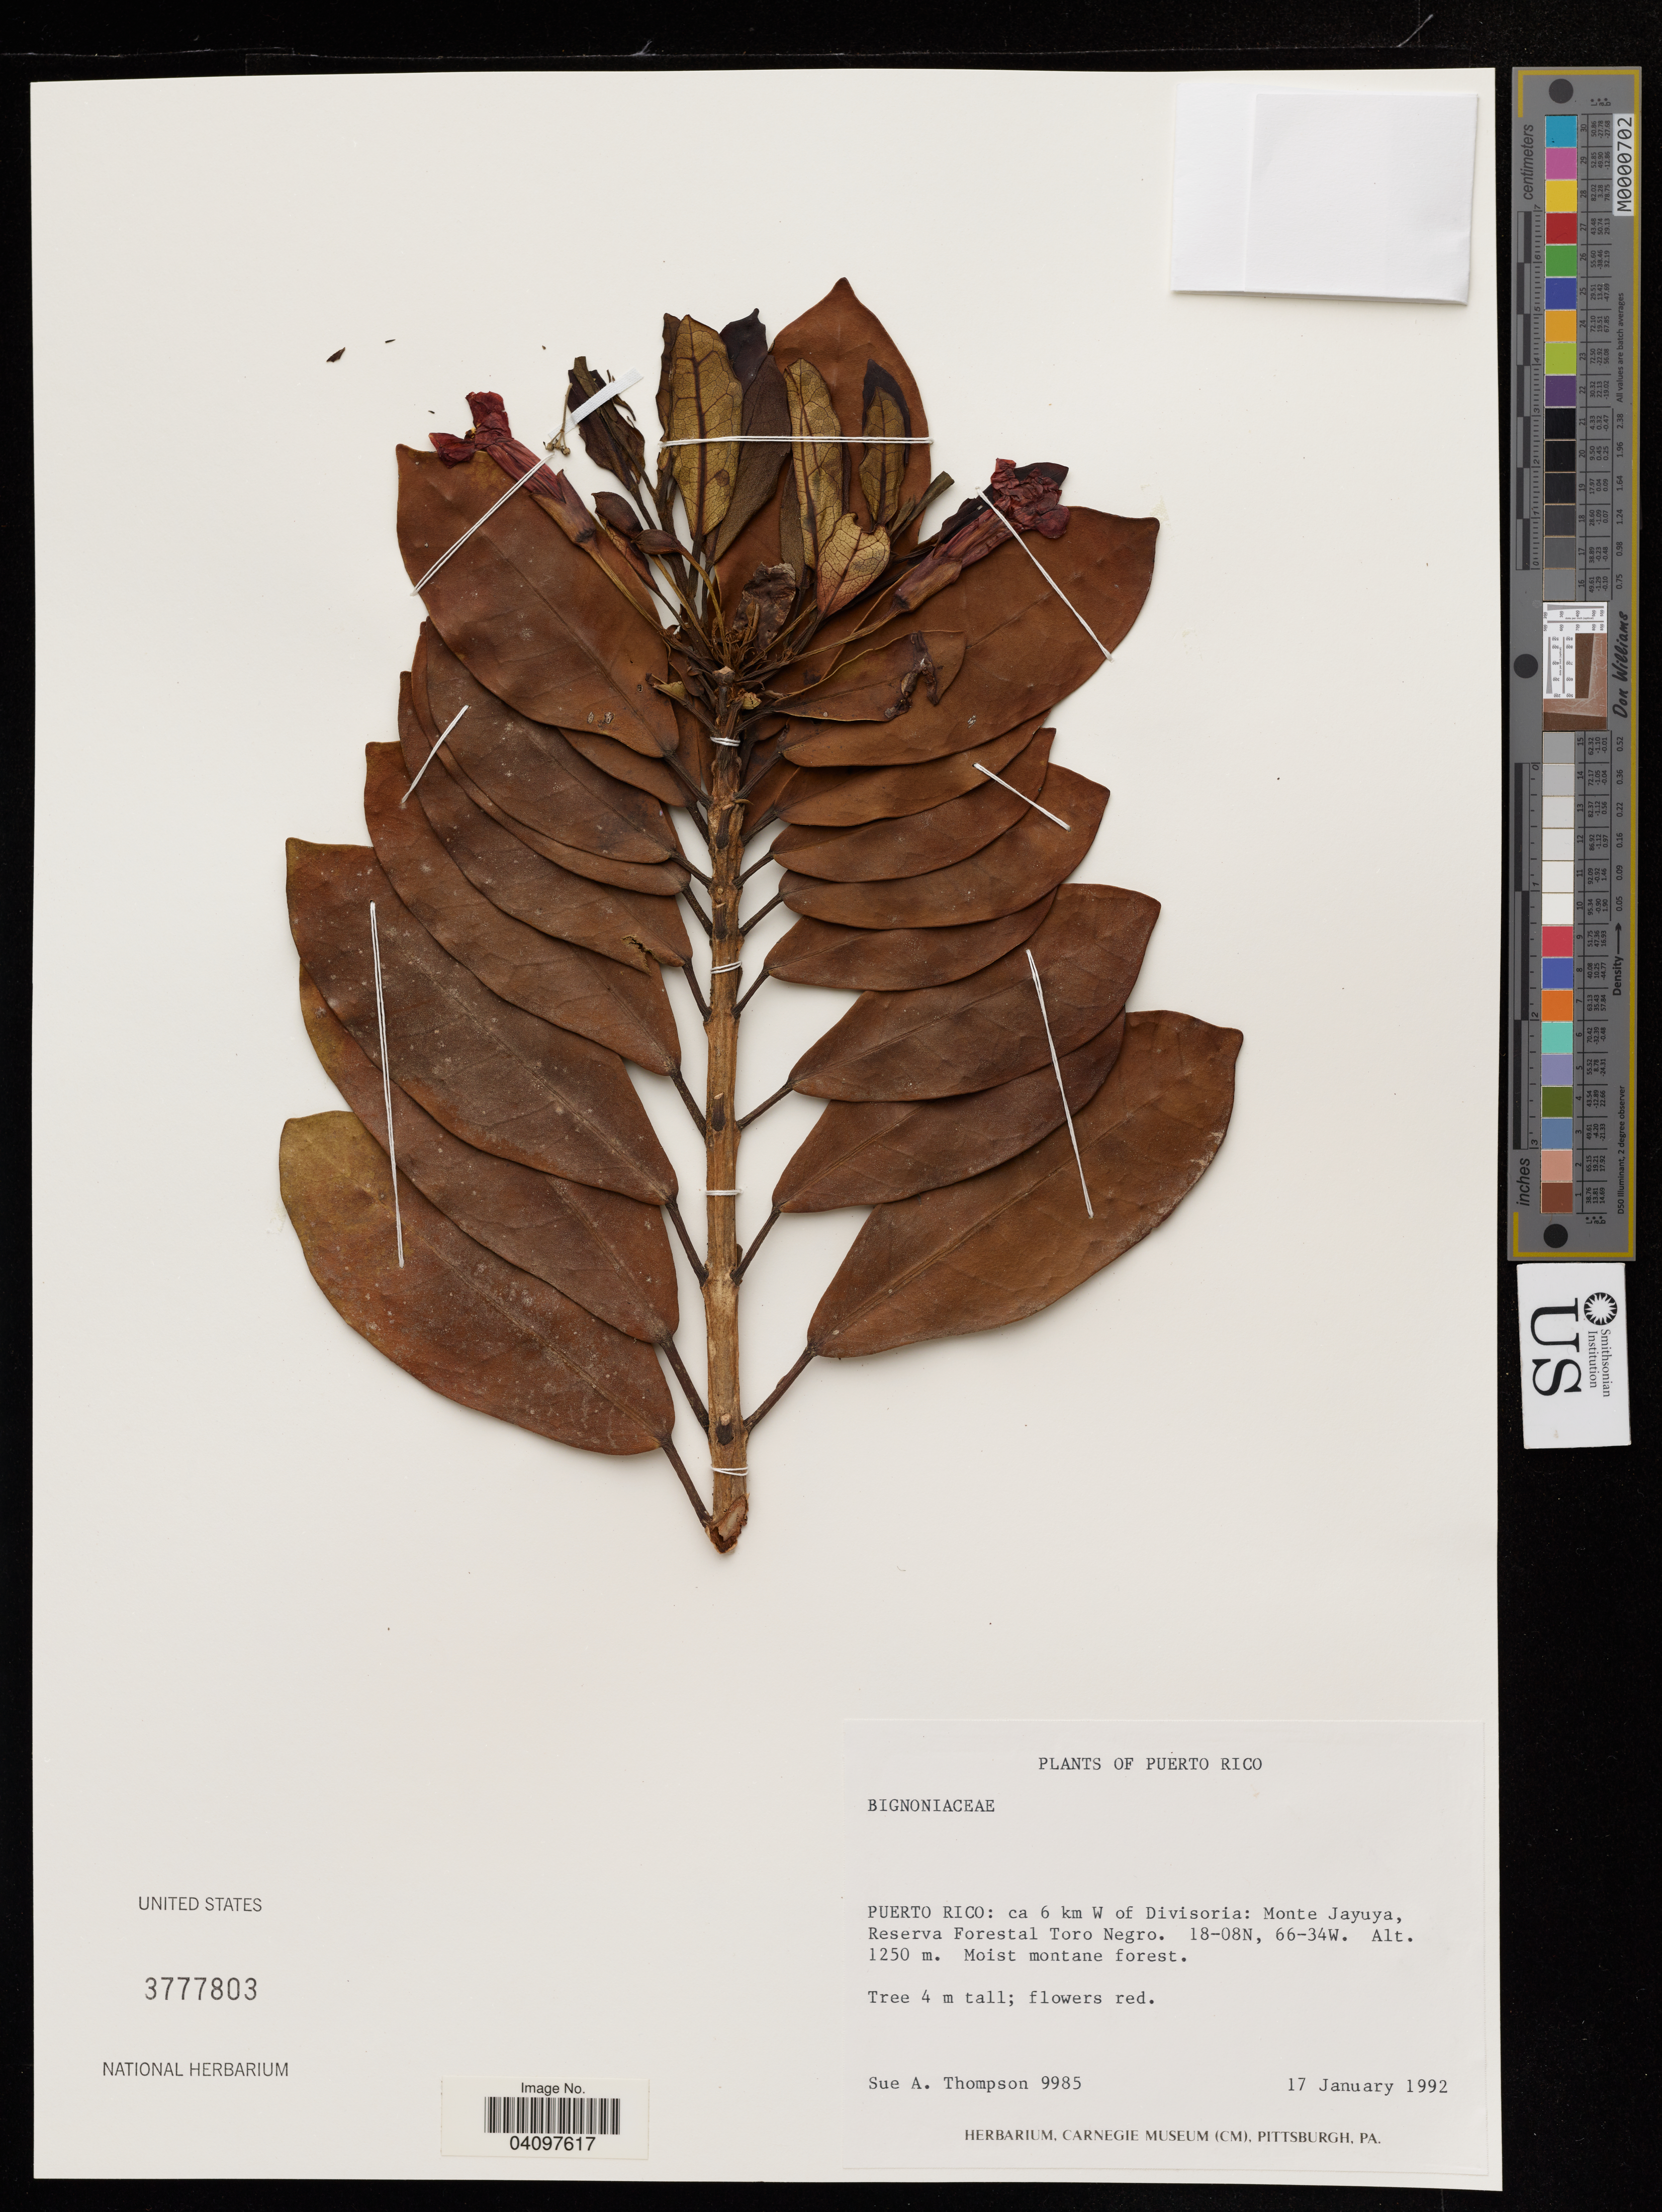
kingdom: Plantae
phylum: Tracheophyta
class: Magnoliopsida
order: Lamiales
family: Bignoniaceae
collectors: S. A. Thompson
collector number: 9985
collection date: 1992-01-17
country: Puerto Rico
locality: Ca 6 km W of Divisoria: Monte Jayuya, Reserva Forestal Toro Negro.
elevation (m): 1250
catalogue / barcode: US 3777803